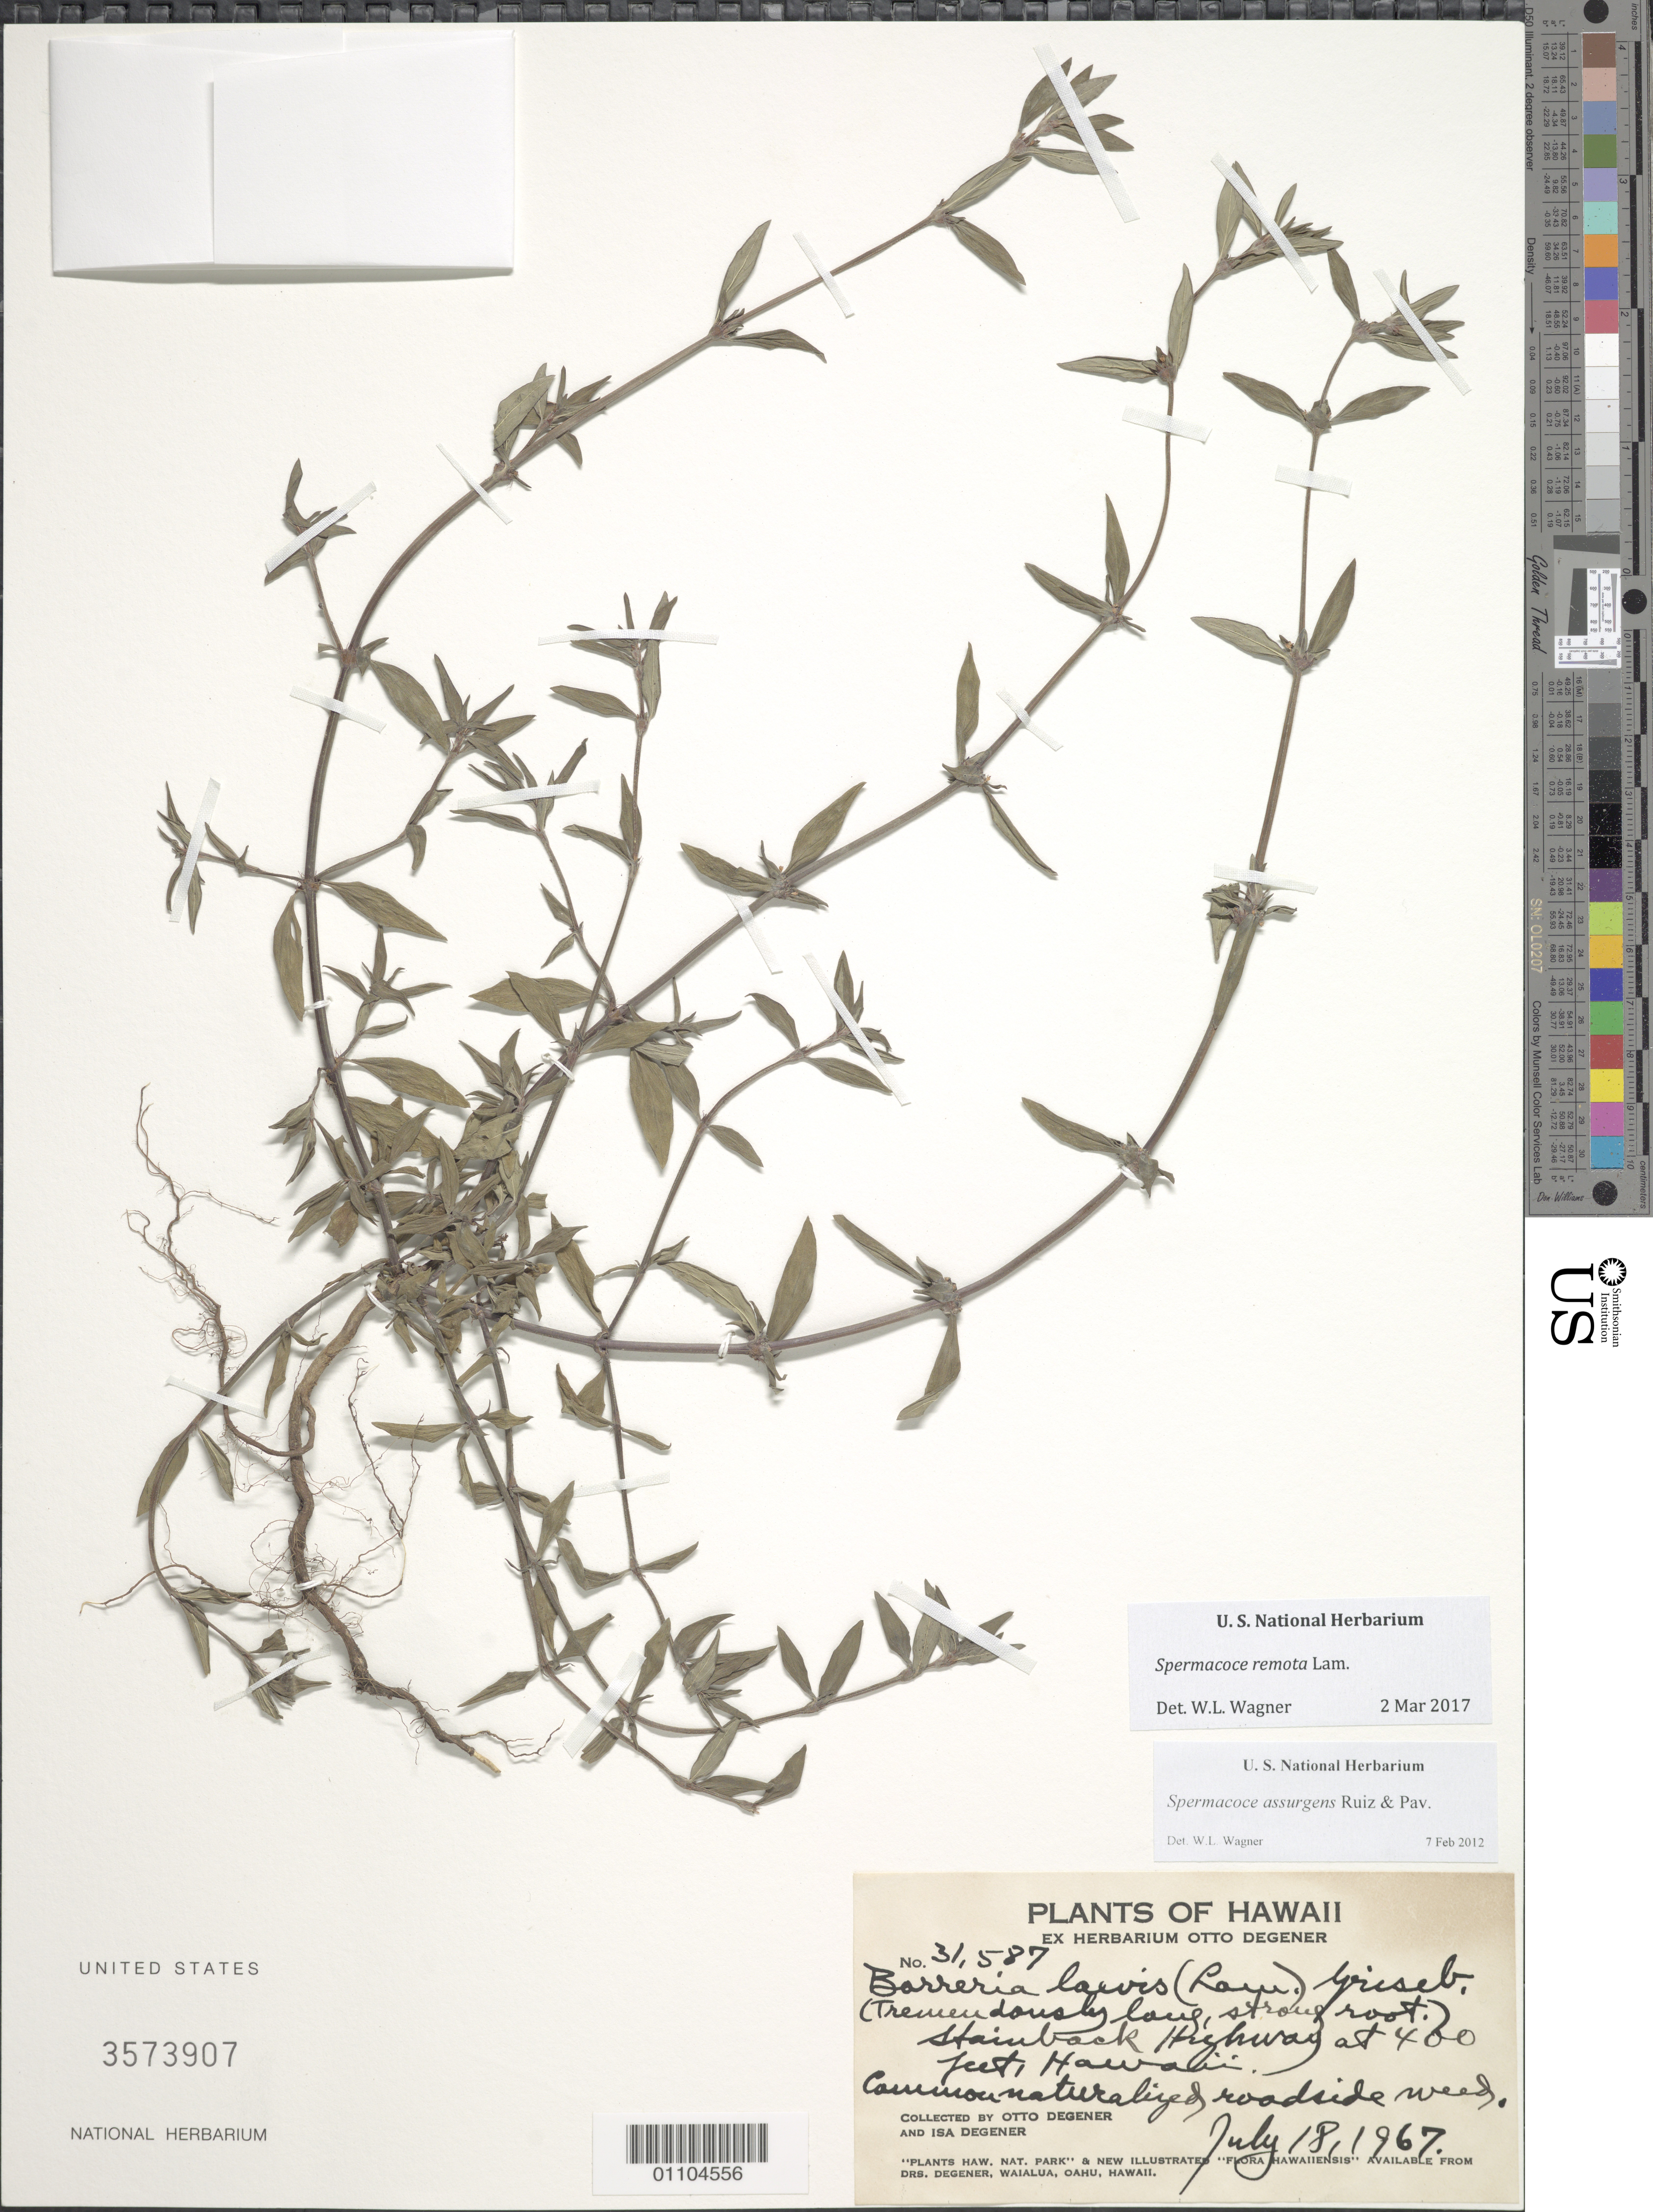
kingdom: Plantae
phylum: Tracheophyta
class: Magnoliopsida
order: Gentianales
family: Rubiaceae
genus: Spermacoce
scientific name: Spermacoce remota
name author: Lam.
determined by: Wagner, W. L., (BOT), Smithsonian Institution - National Museum of Natural History (UNITED STATES)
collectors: O. Degener & I. Degener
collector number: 31587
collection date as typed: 18 Jul 1967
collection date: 1967-07-18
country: United States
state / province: Hawaii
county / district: Hawaii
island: Hawaii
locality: Steinback Highway.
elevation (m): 121.9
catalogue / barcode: US 3573907